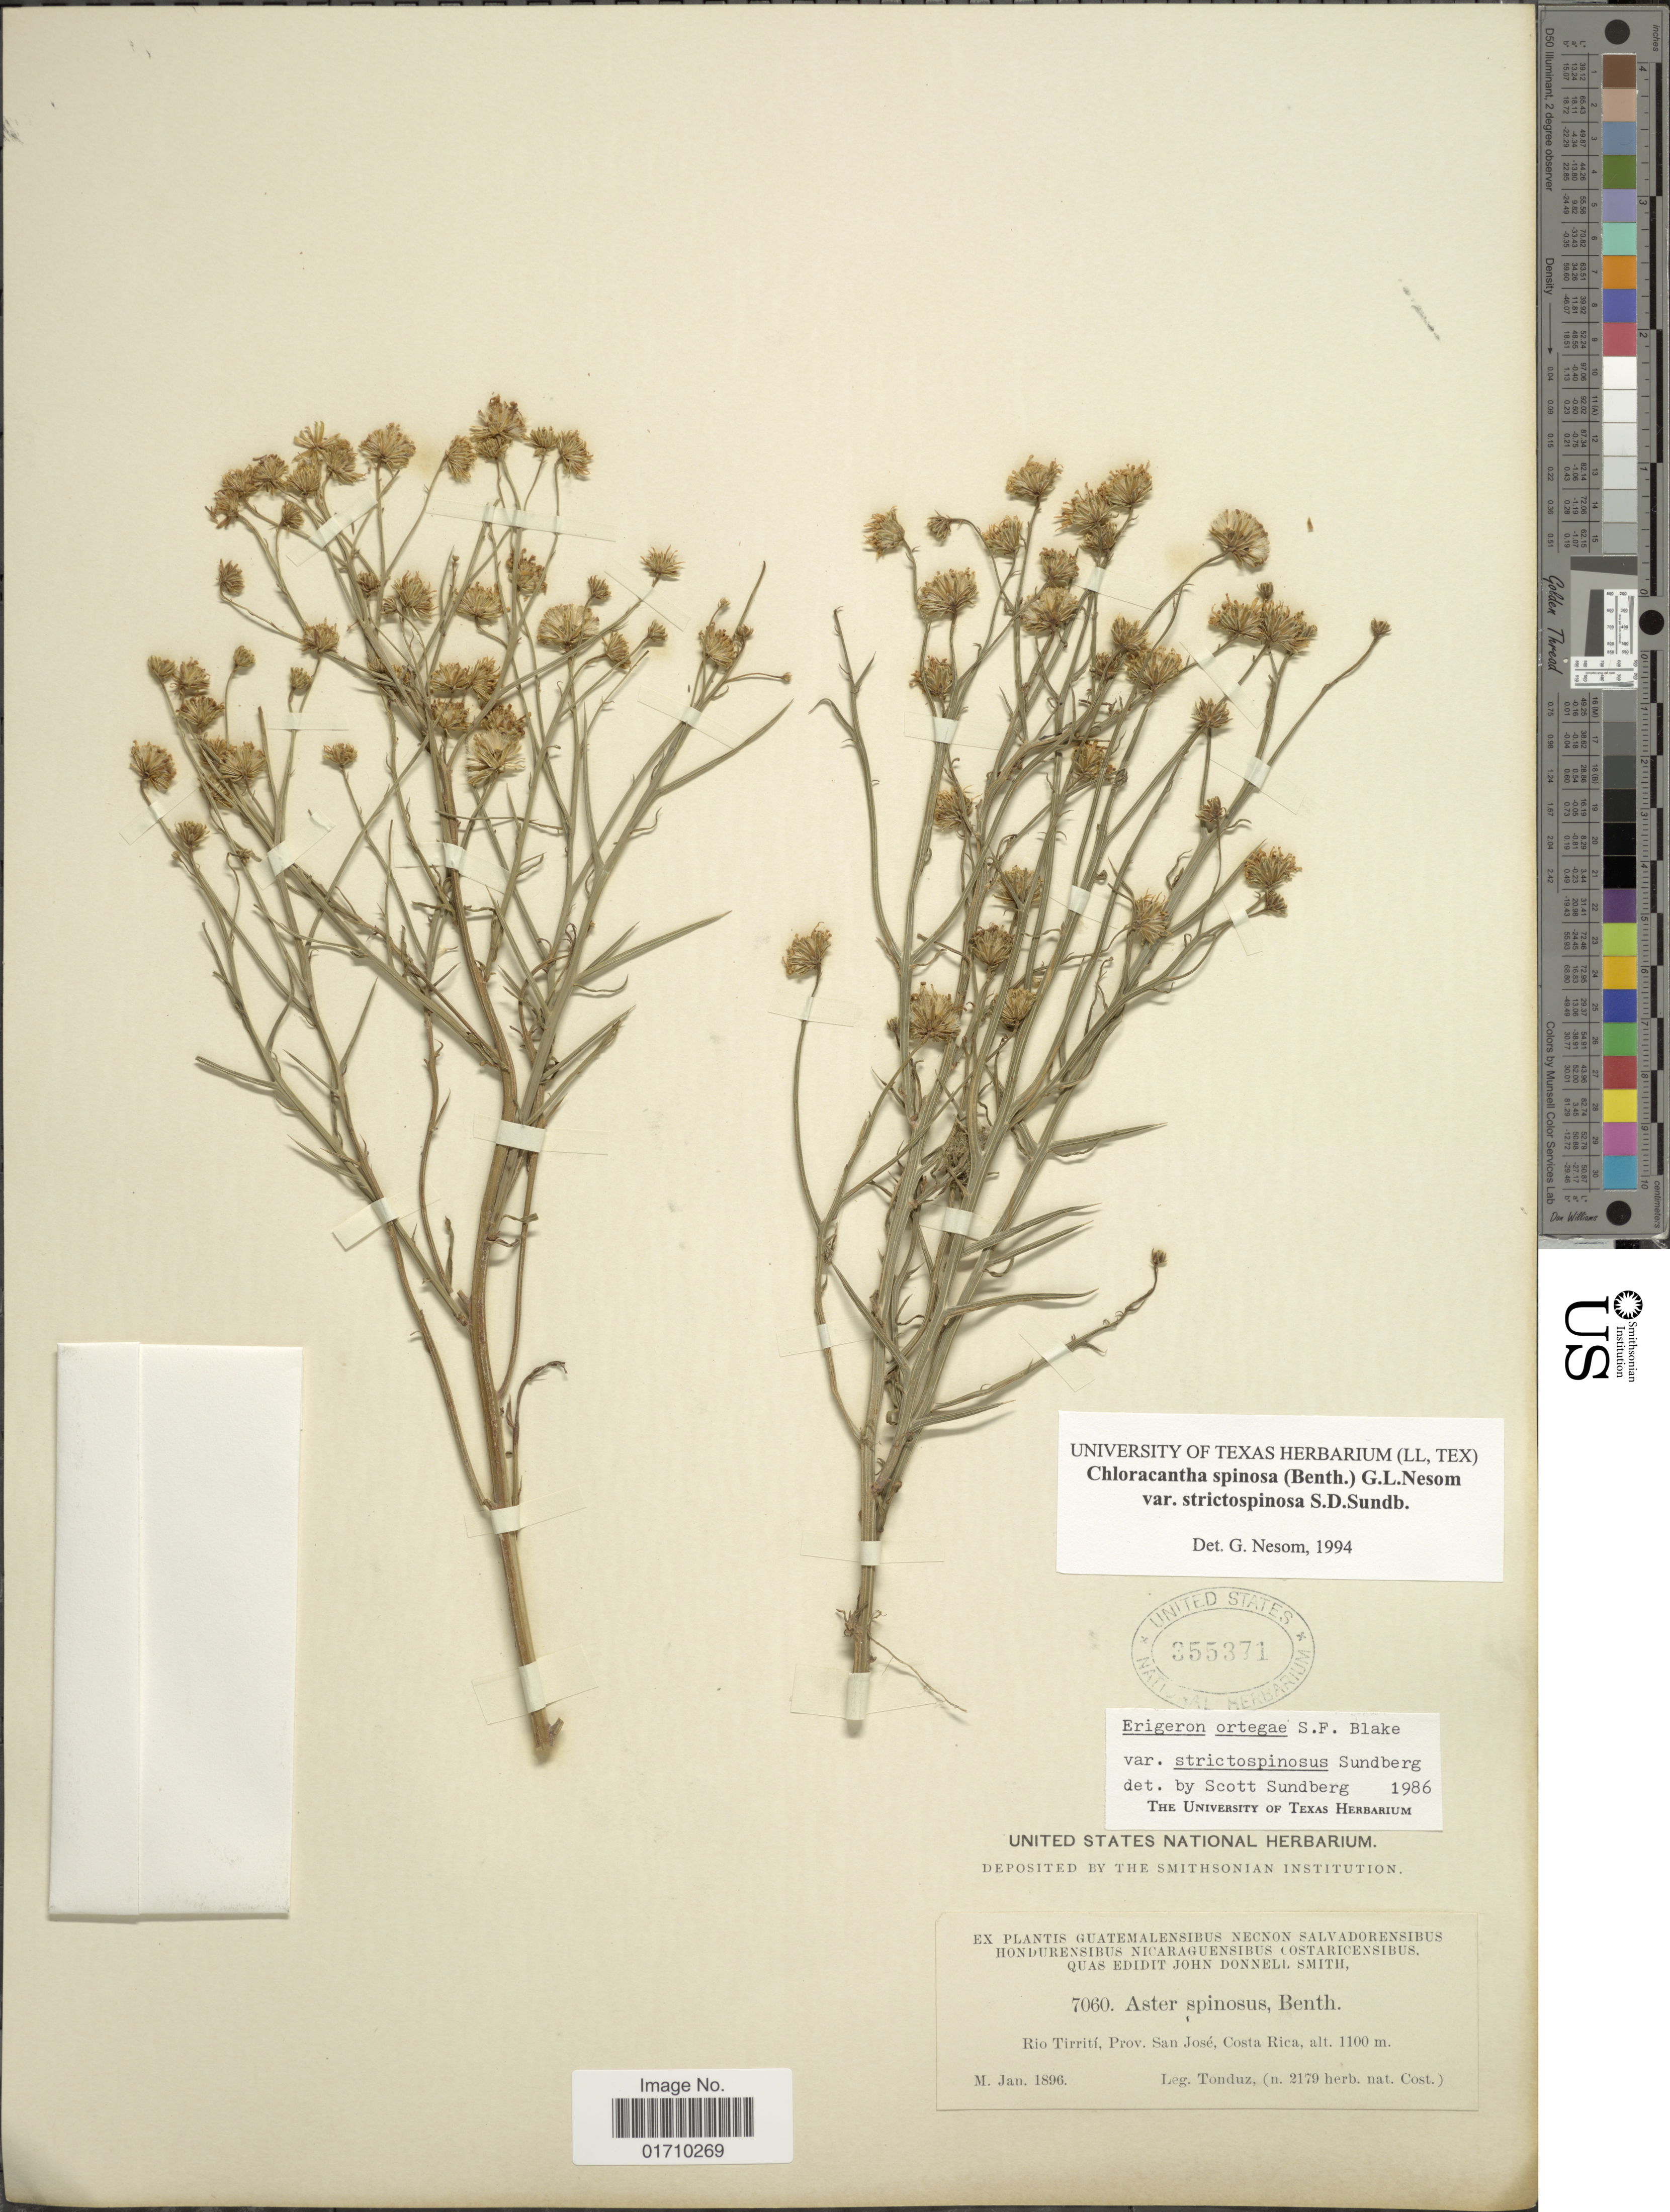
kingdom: Plantae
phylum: Tracheophyta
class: Magnoliopsida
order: Asterales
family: Asteraceae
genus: Chloracantha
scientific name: Chloracantha spinosa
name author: (Benth.) G.L. Nesom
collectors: A. Tonduz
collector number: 7060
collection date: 1896-01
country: Costa Rica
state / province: San José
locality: Rio Tirrití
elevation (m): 1100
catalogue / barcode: US 355371